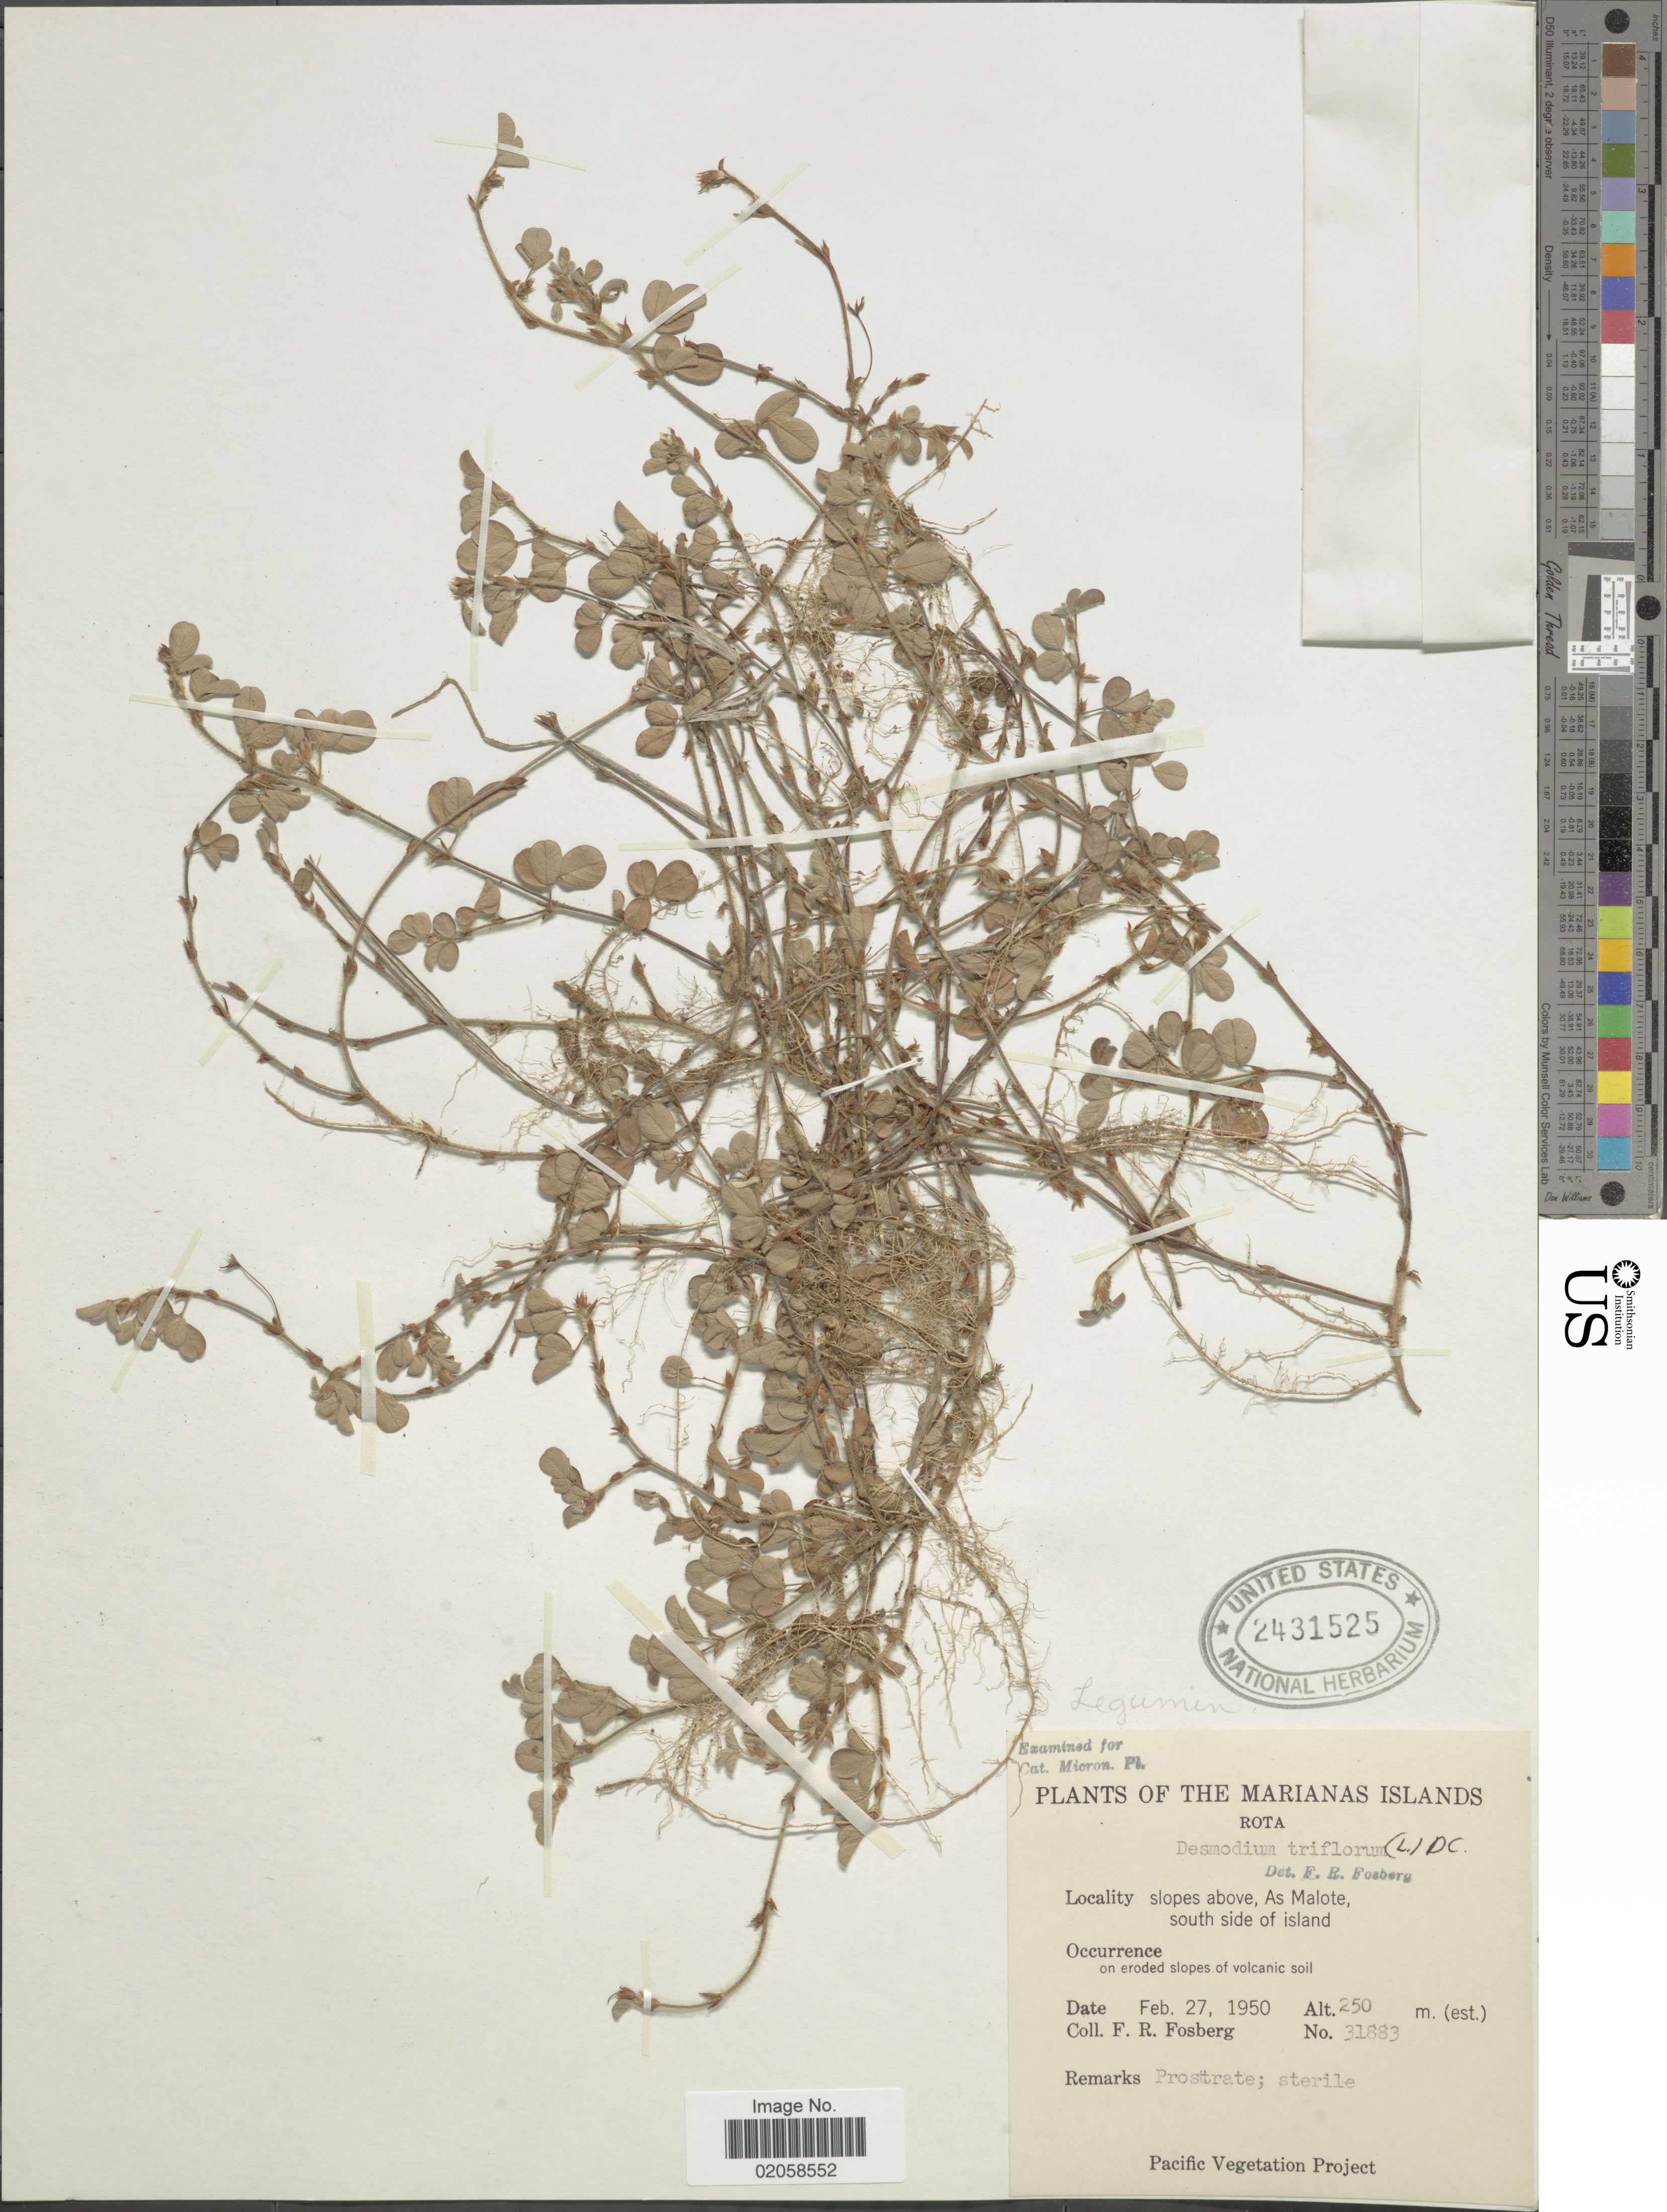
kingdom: Plantae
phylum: Tracheophyta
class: Magnoliopsida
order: Fabales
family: Fabaceae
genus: Grona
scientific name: Grona heterophylla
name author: (Willd.) H. Ohashi & K. Ohashi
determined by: Strong, Mark T., (BOT), Smithsonian Institution - National Museum of Natural History (UNITED STATES)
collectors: F. R. Fosberg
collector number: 31883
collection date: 1950-02-27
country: Northern Mariana Islands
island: Rota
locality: Rota, slopes above, As Malote, south side of island, on eroded slopes of volcanic soil.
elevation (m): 250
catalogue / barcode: US 2431525